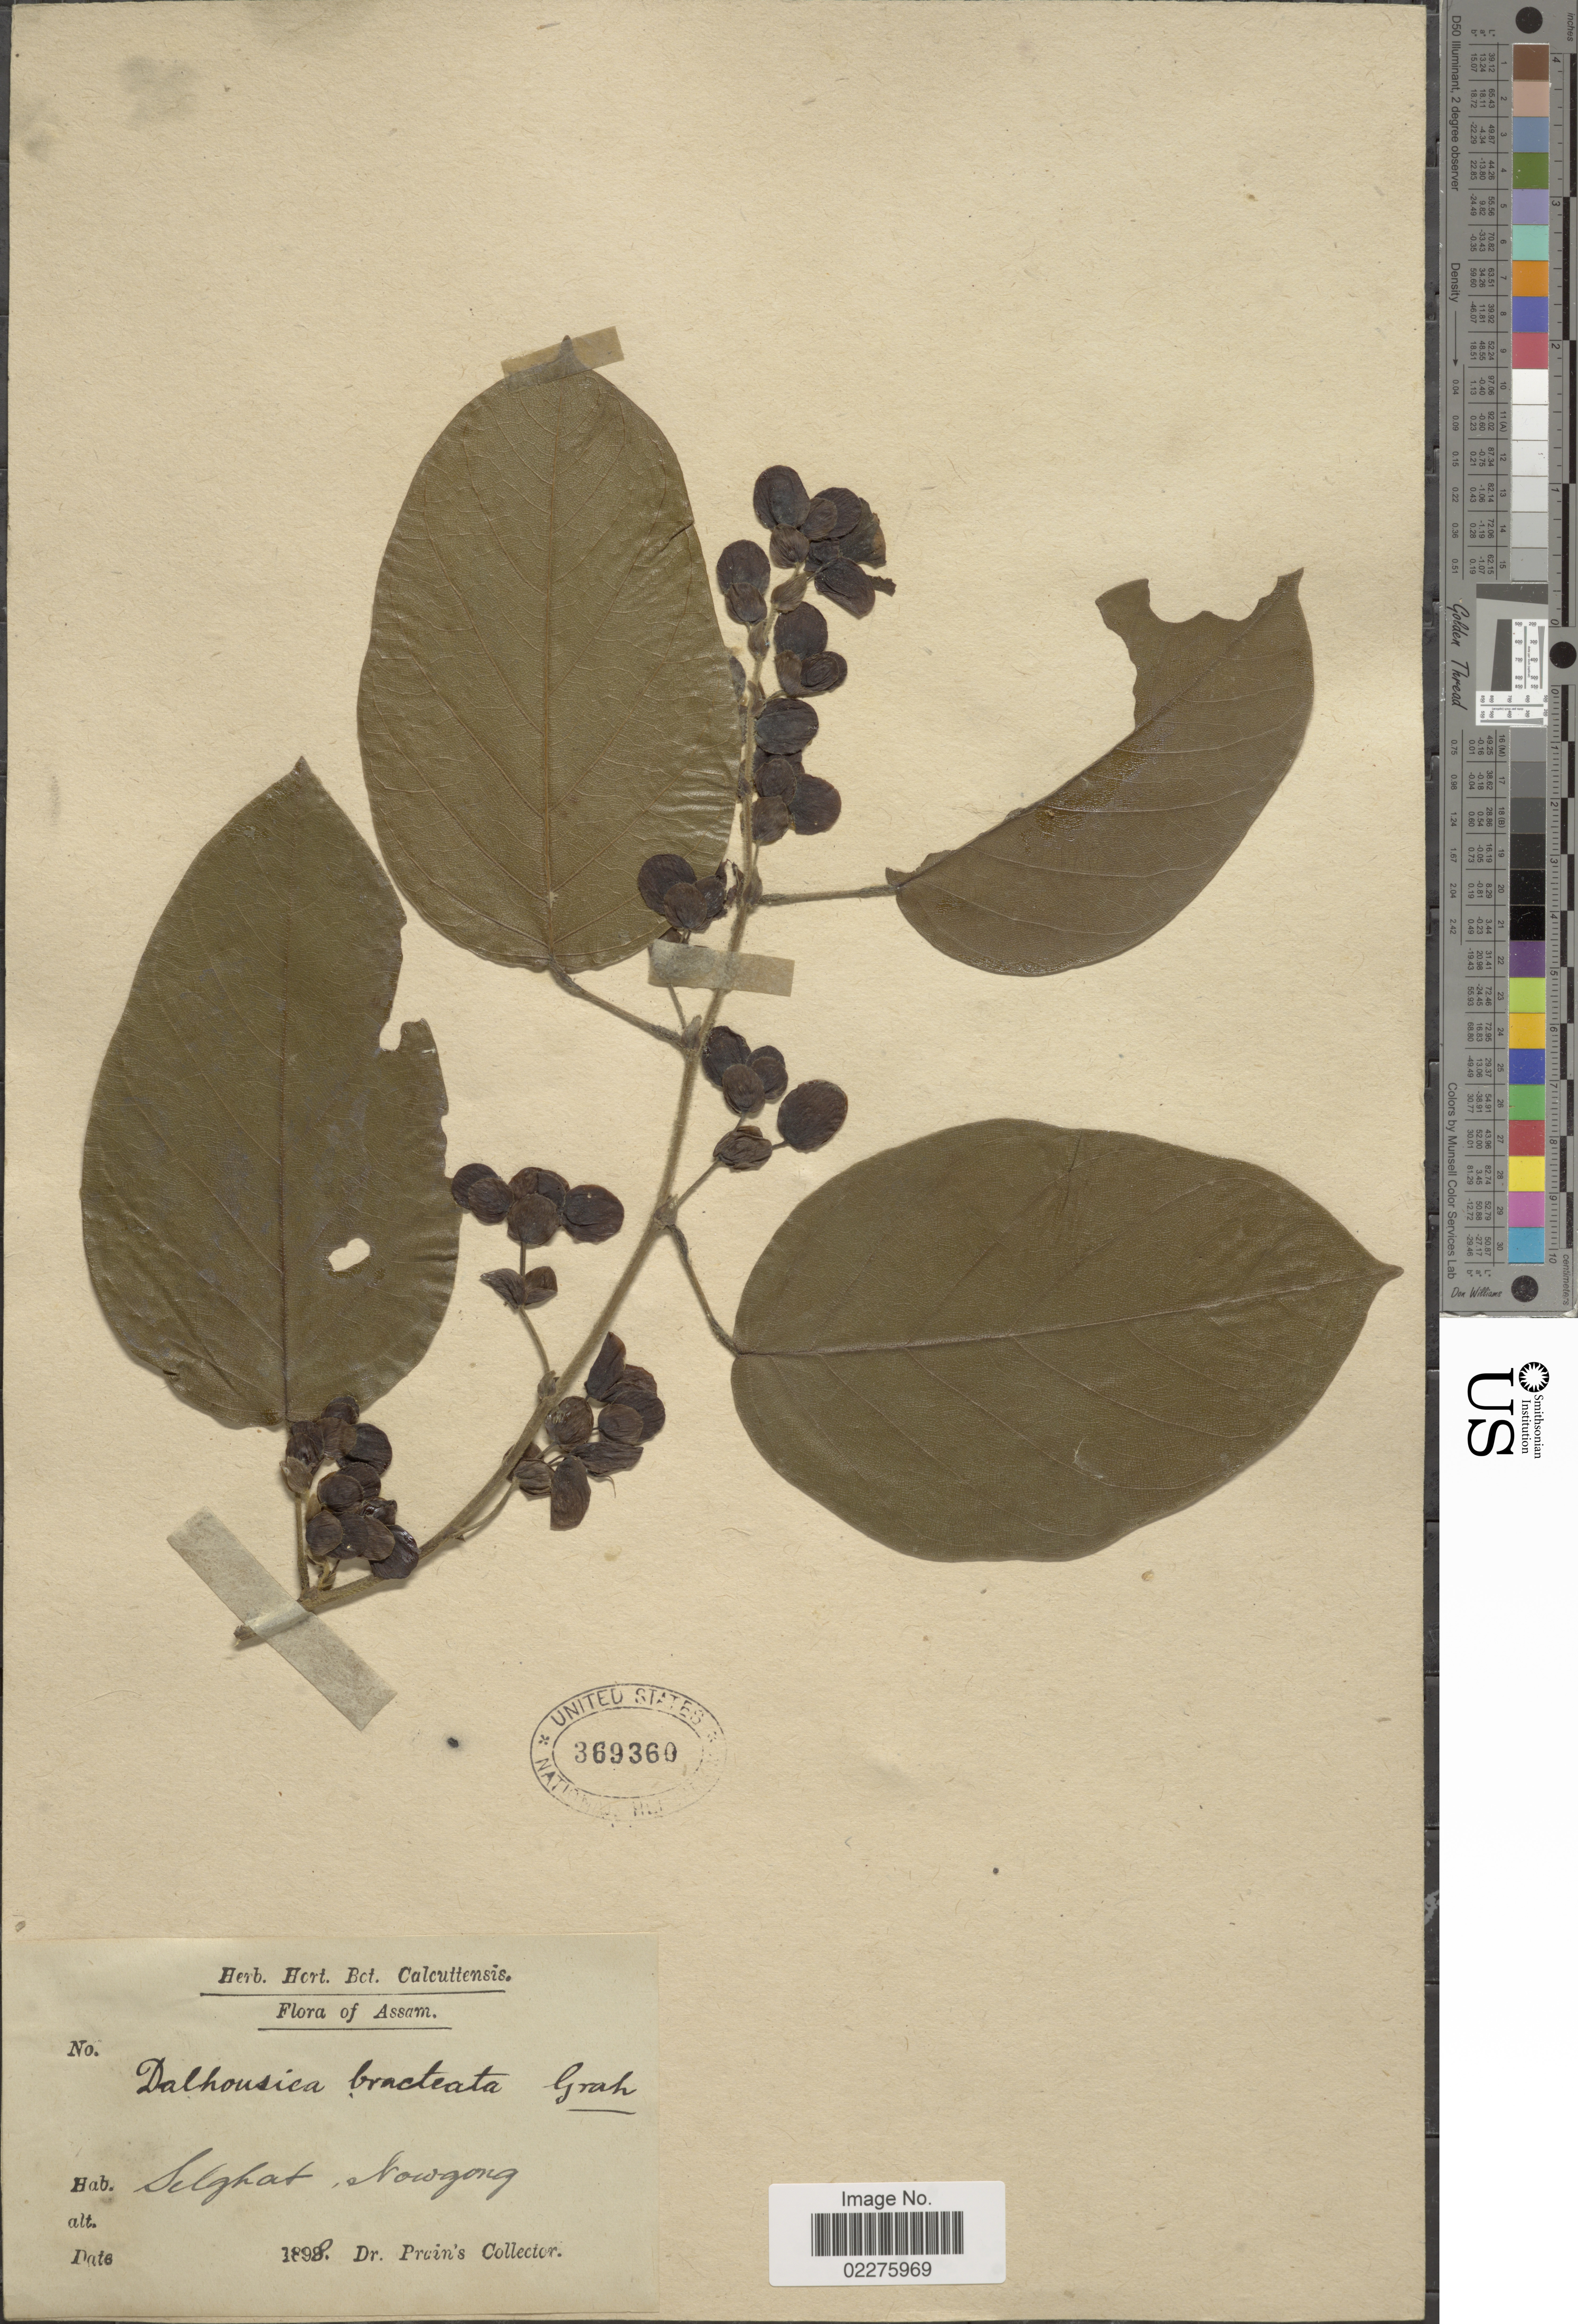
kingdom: Plantae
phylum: Tracheophyta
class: Magnoliopsida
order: Fabales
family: Fabaceae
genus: Dalhousiea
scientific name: Dalhousiea bracteata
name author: Graham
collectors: Dr. Prain's collector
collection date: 1898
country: India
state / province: Assam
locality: Selghat, Nowgong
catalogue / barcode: US 369360